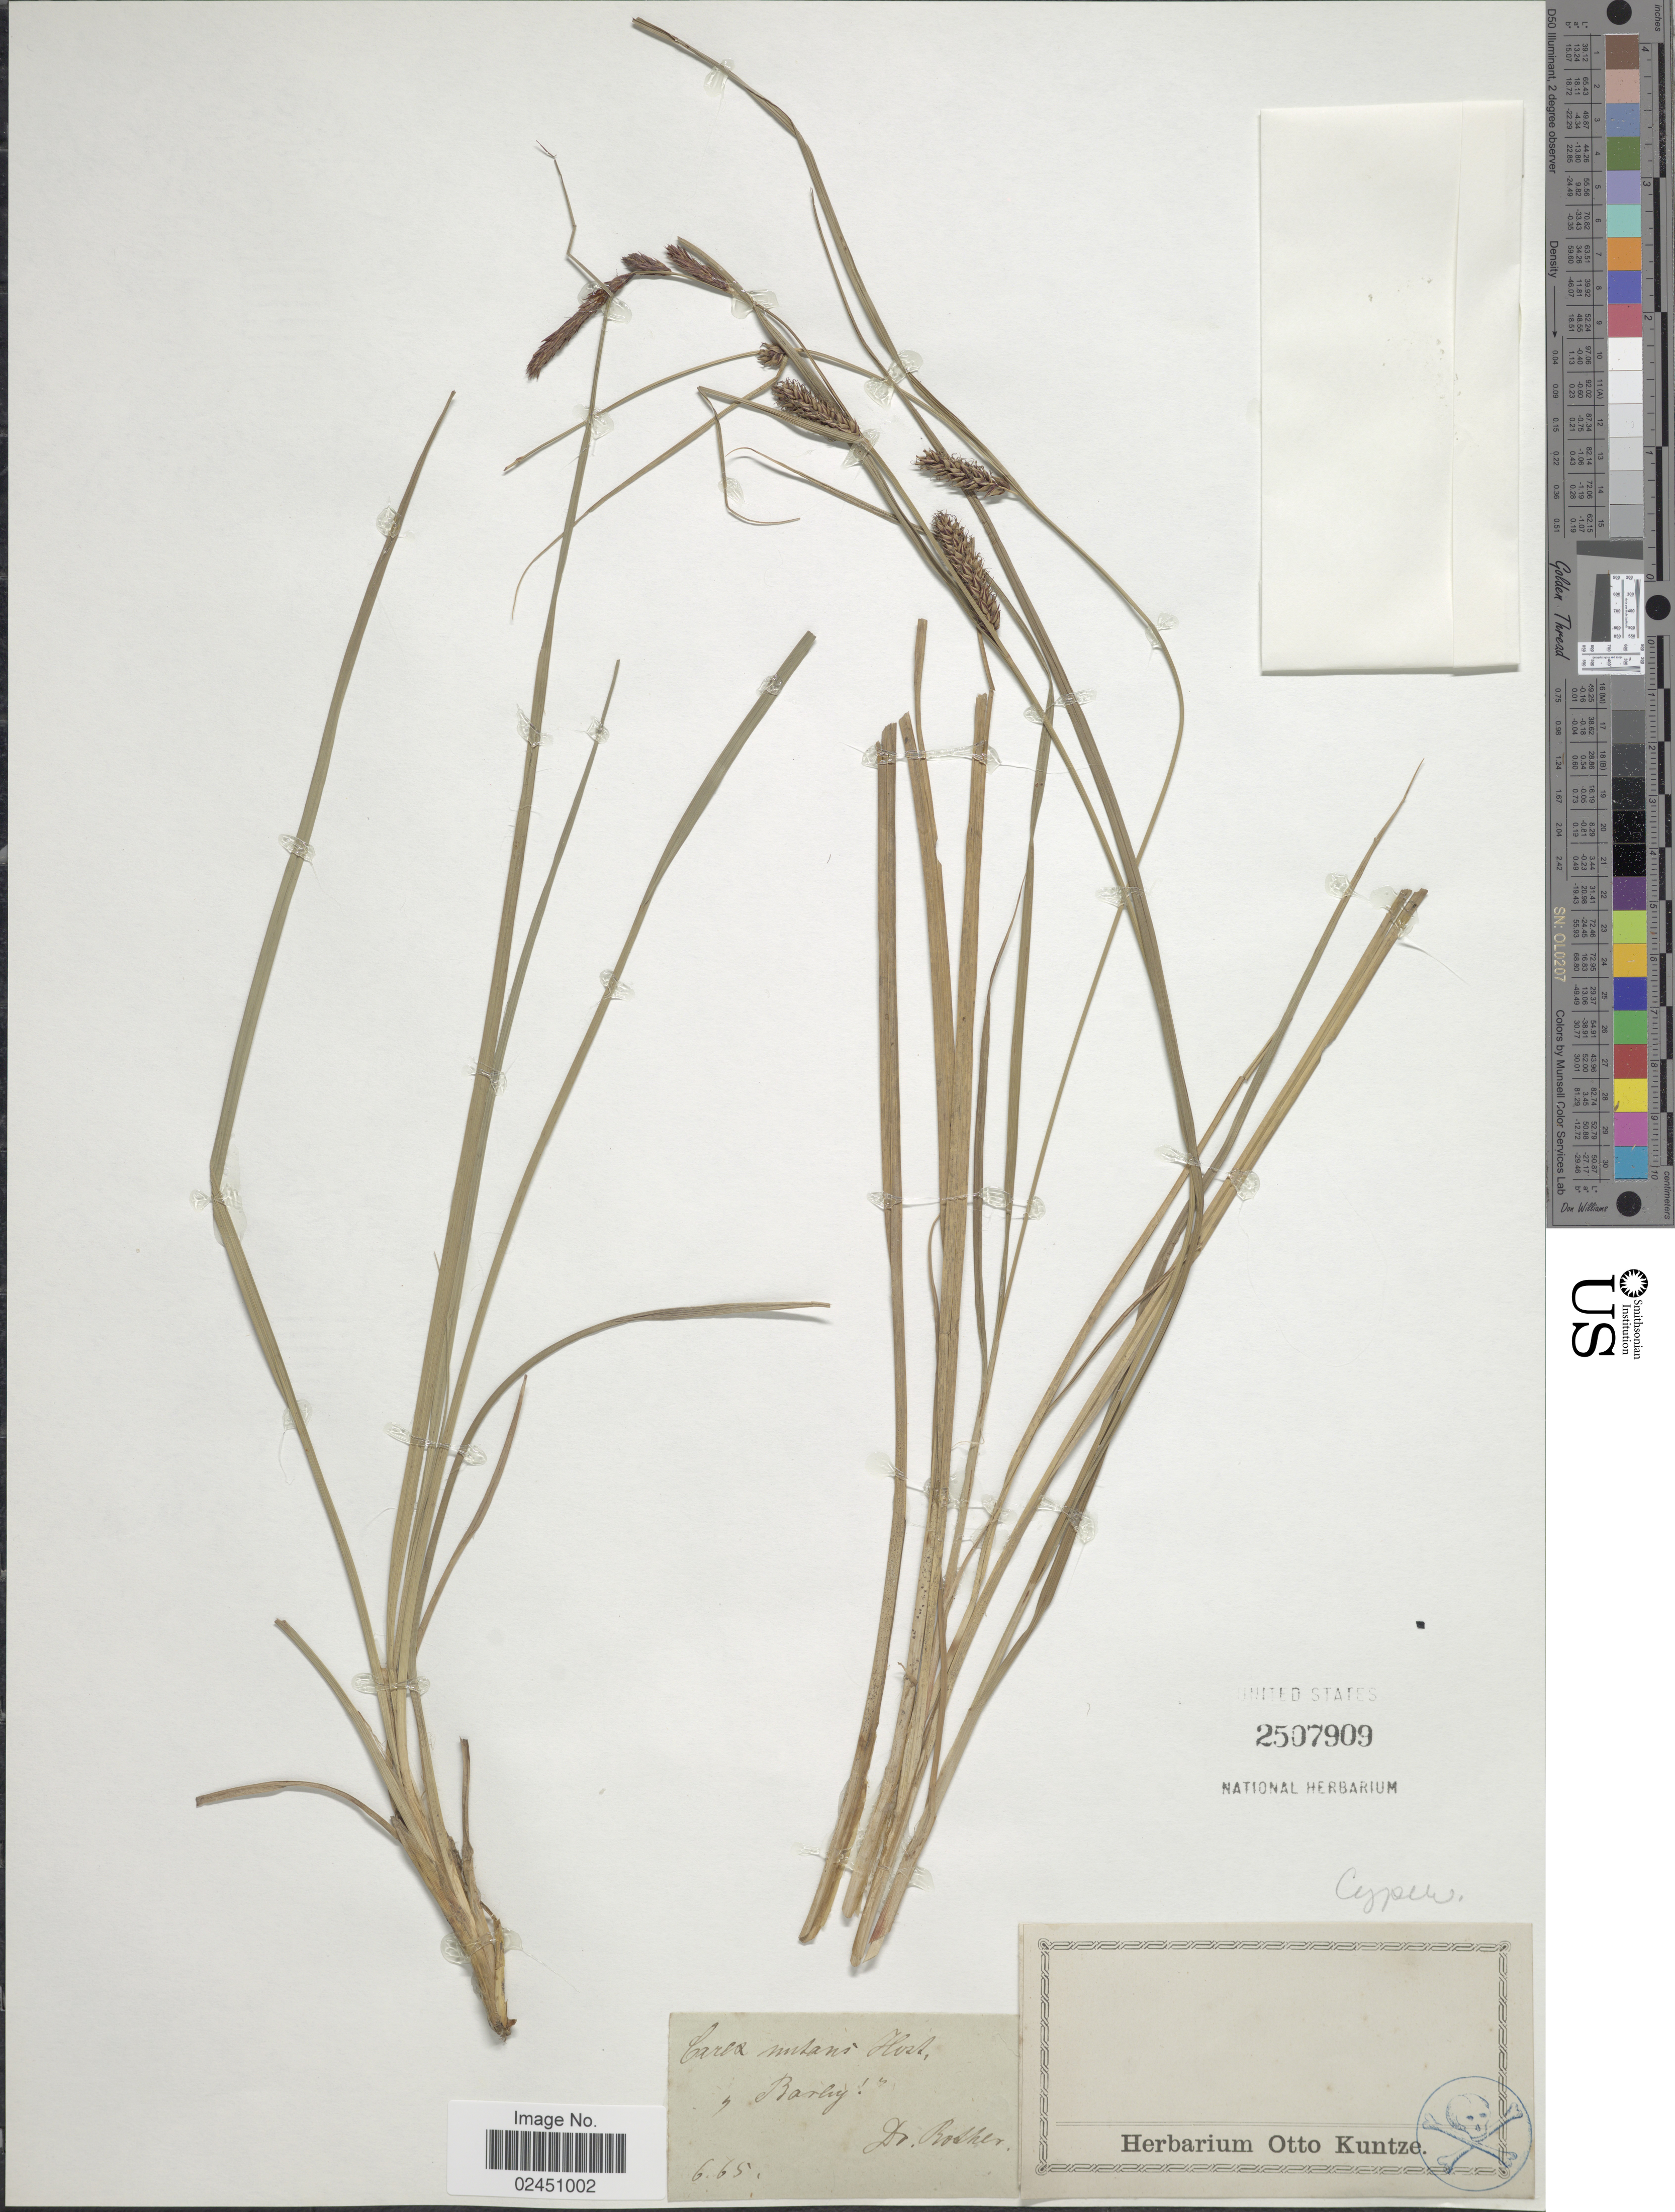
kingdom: Plantae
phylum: Tracheophyta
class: Liliopsida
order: Poales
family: Cyperaceae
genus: Carex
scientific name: Carex melanostachya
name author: M. Bieb. ex Willd.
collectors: Rother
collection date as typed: Transcribed d/m/y: /6/65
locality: Barley [interpreted]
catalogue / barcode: US 2507909